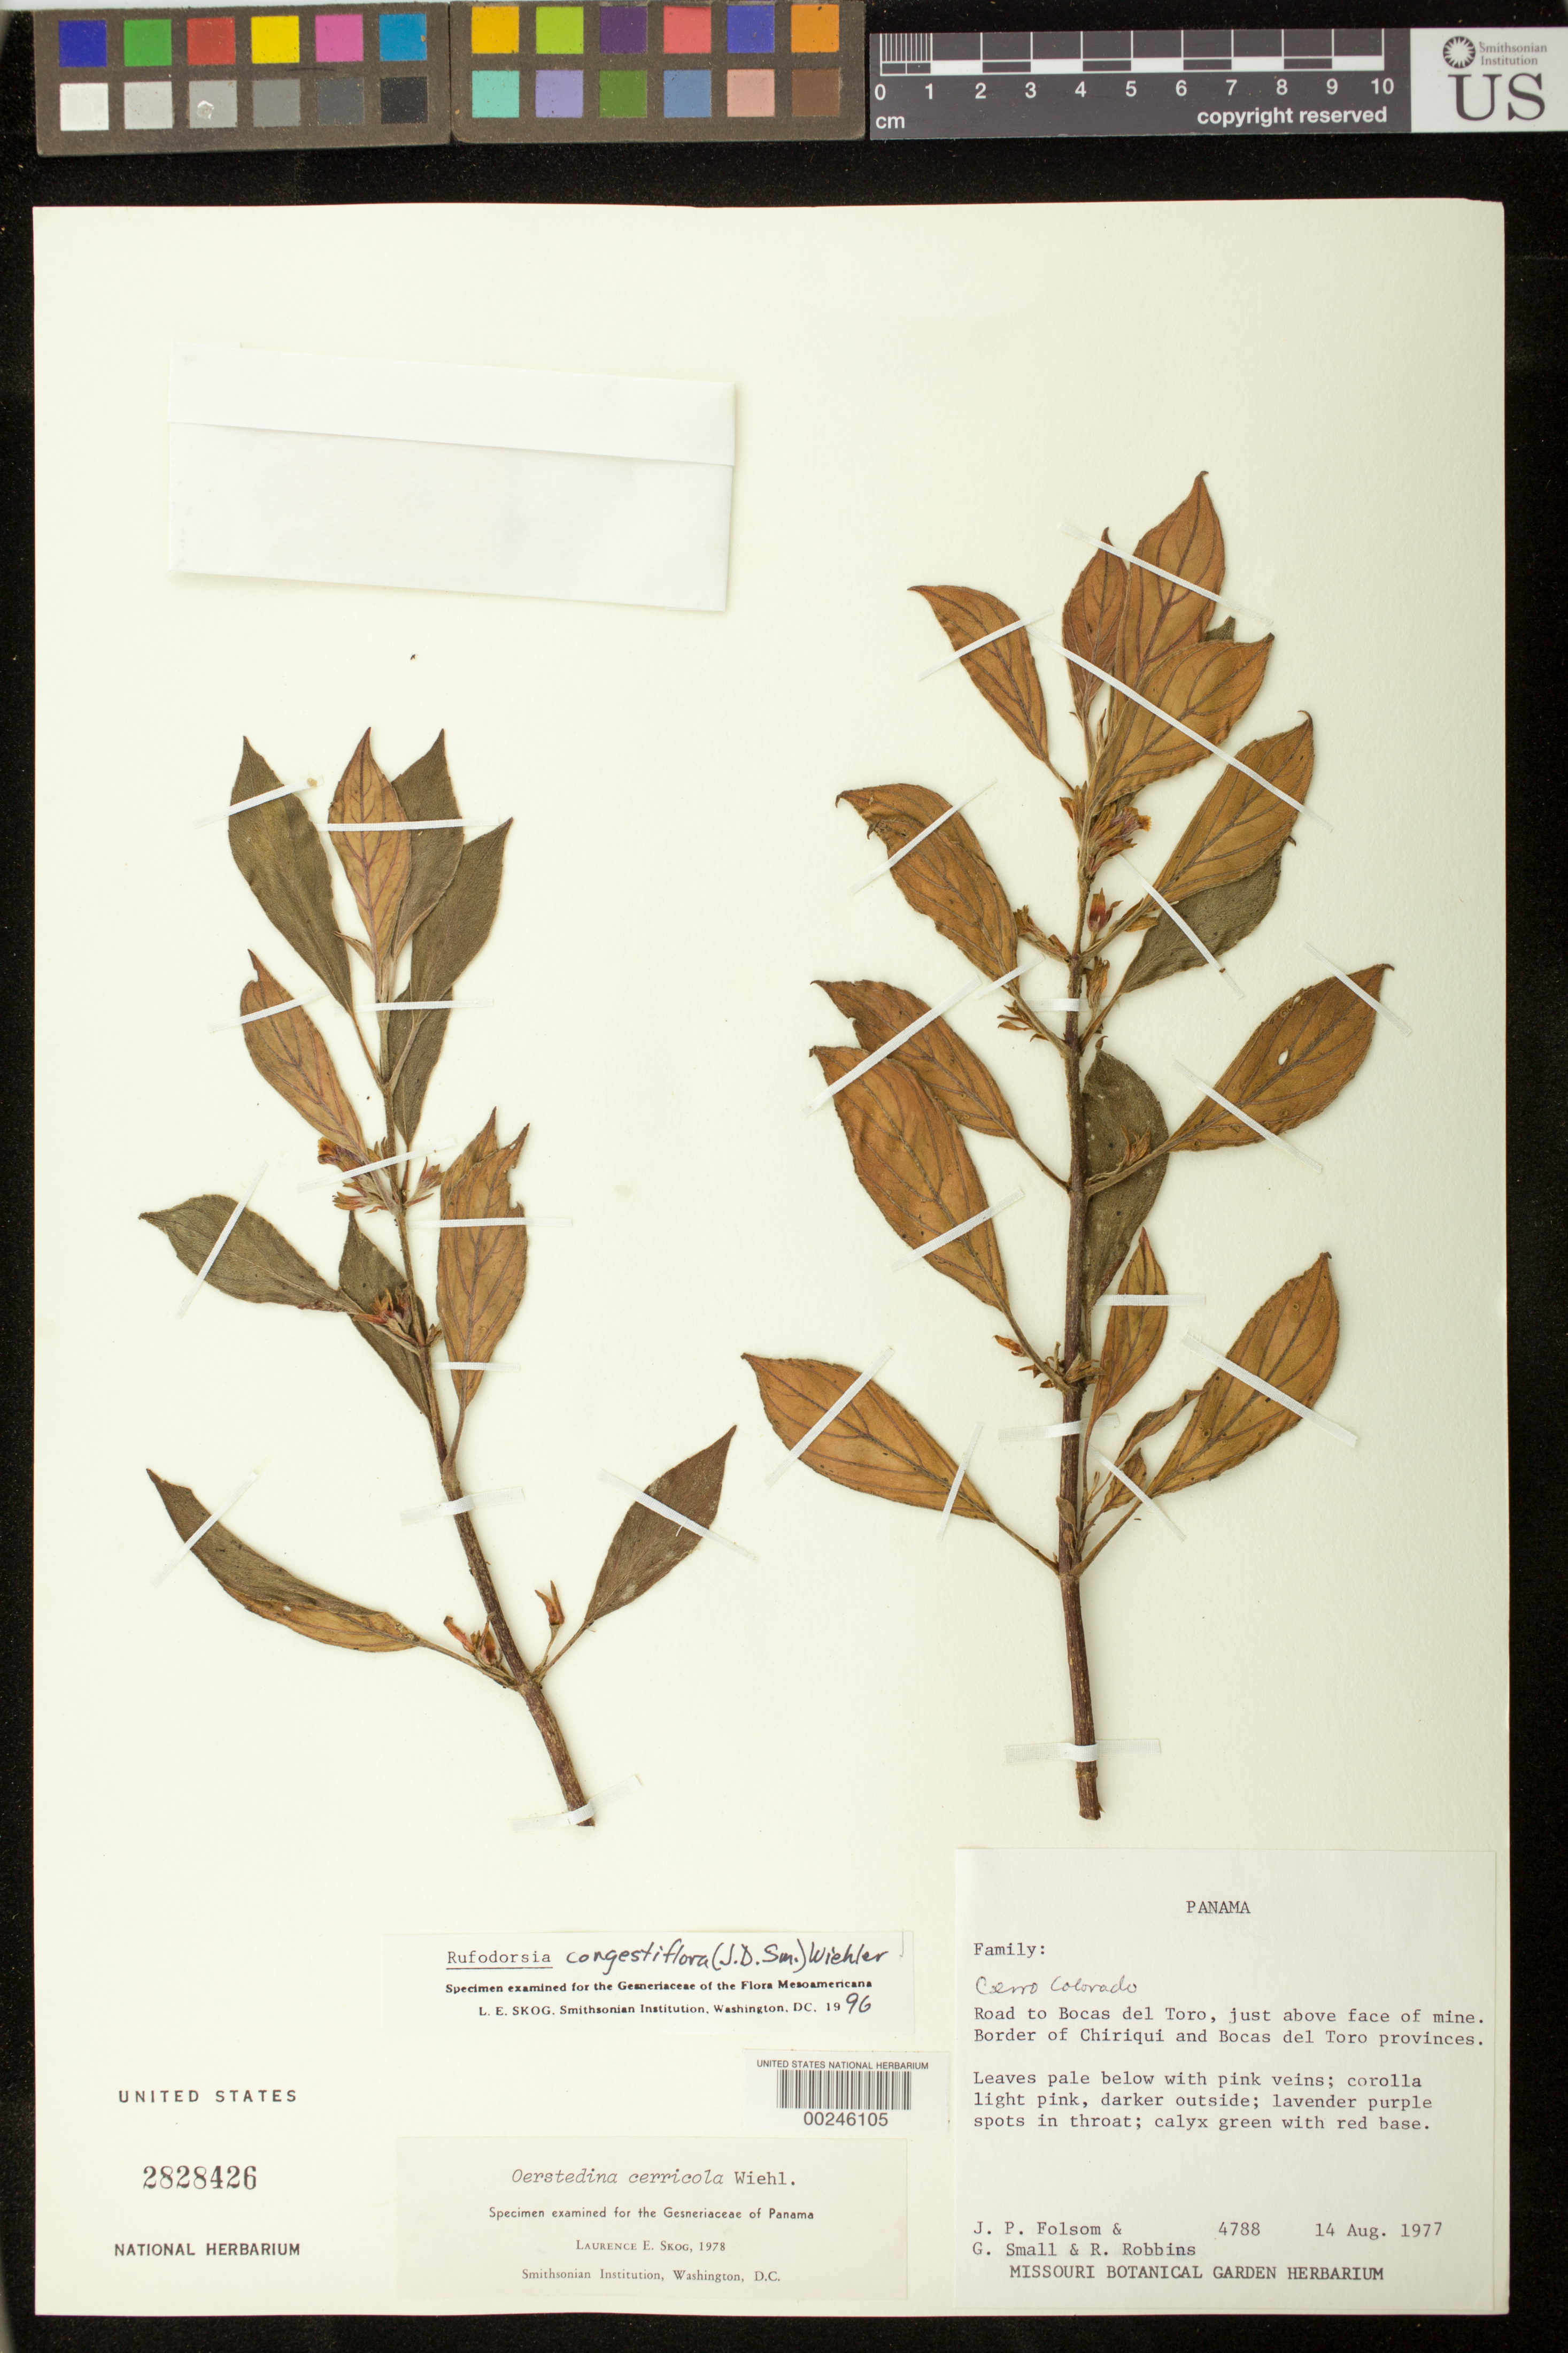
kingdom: Plantae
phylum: Tracheophyta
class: Magnoliopsida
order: Lamiales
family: Gesneriaceae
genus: Rufodorsia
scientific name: Rufodorsia congestiflora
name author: (Donn. Sm.) Wiehler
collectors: J. P. Folsom, G. Small & R. Robbins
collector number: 4788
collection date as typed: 14 Aug 1977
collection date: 1977-08-14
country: Panama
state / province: Bocas del Toro / Chiriquí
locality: Border of Chiriqui and Bocas del Toro provinces; Cerro Colorado, road to Bocas del Toro, just above face of mine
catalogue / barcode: US 2828426